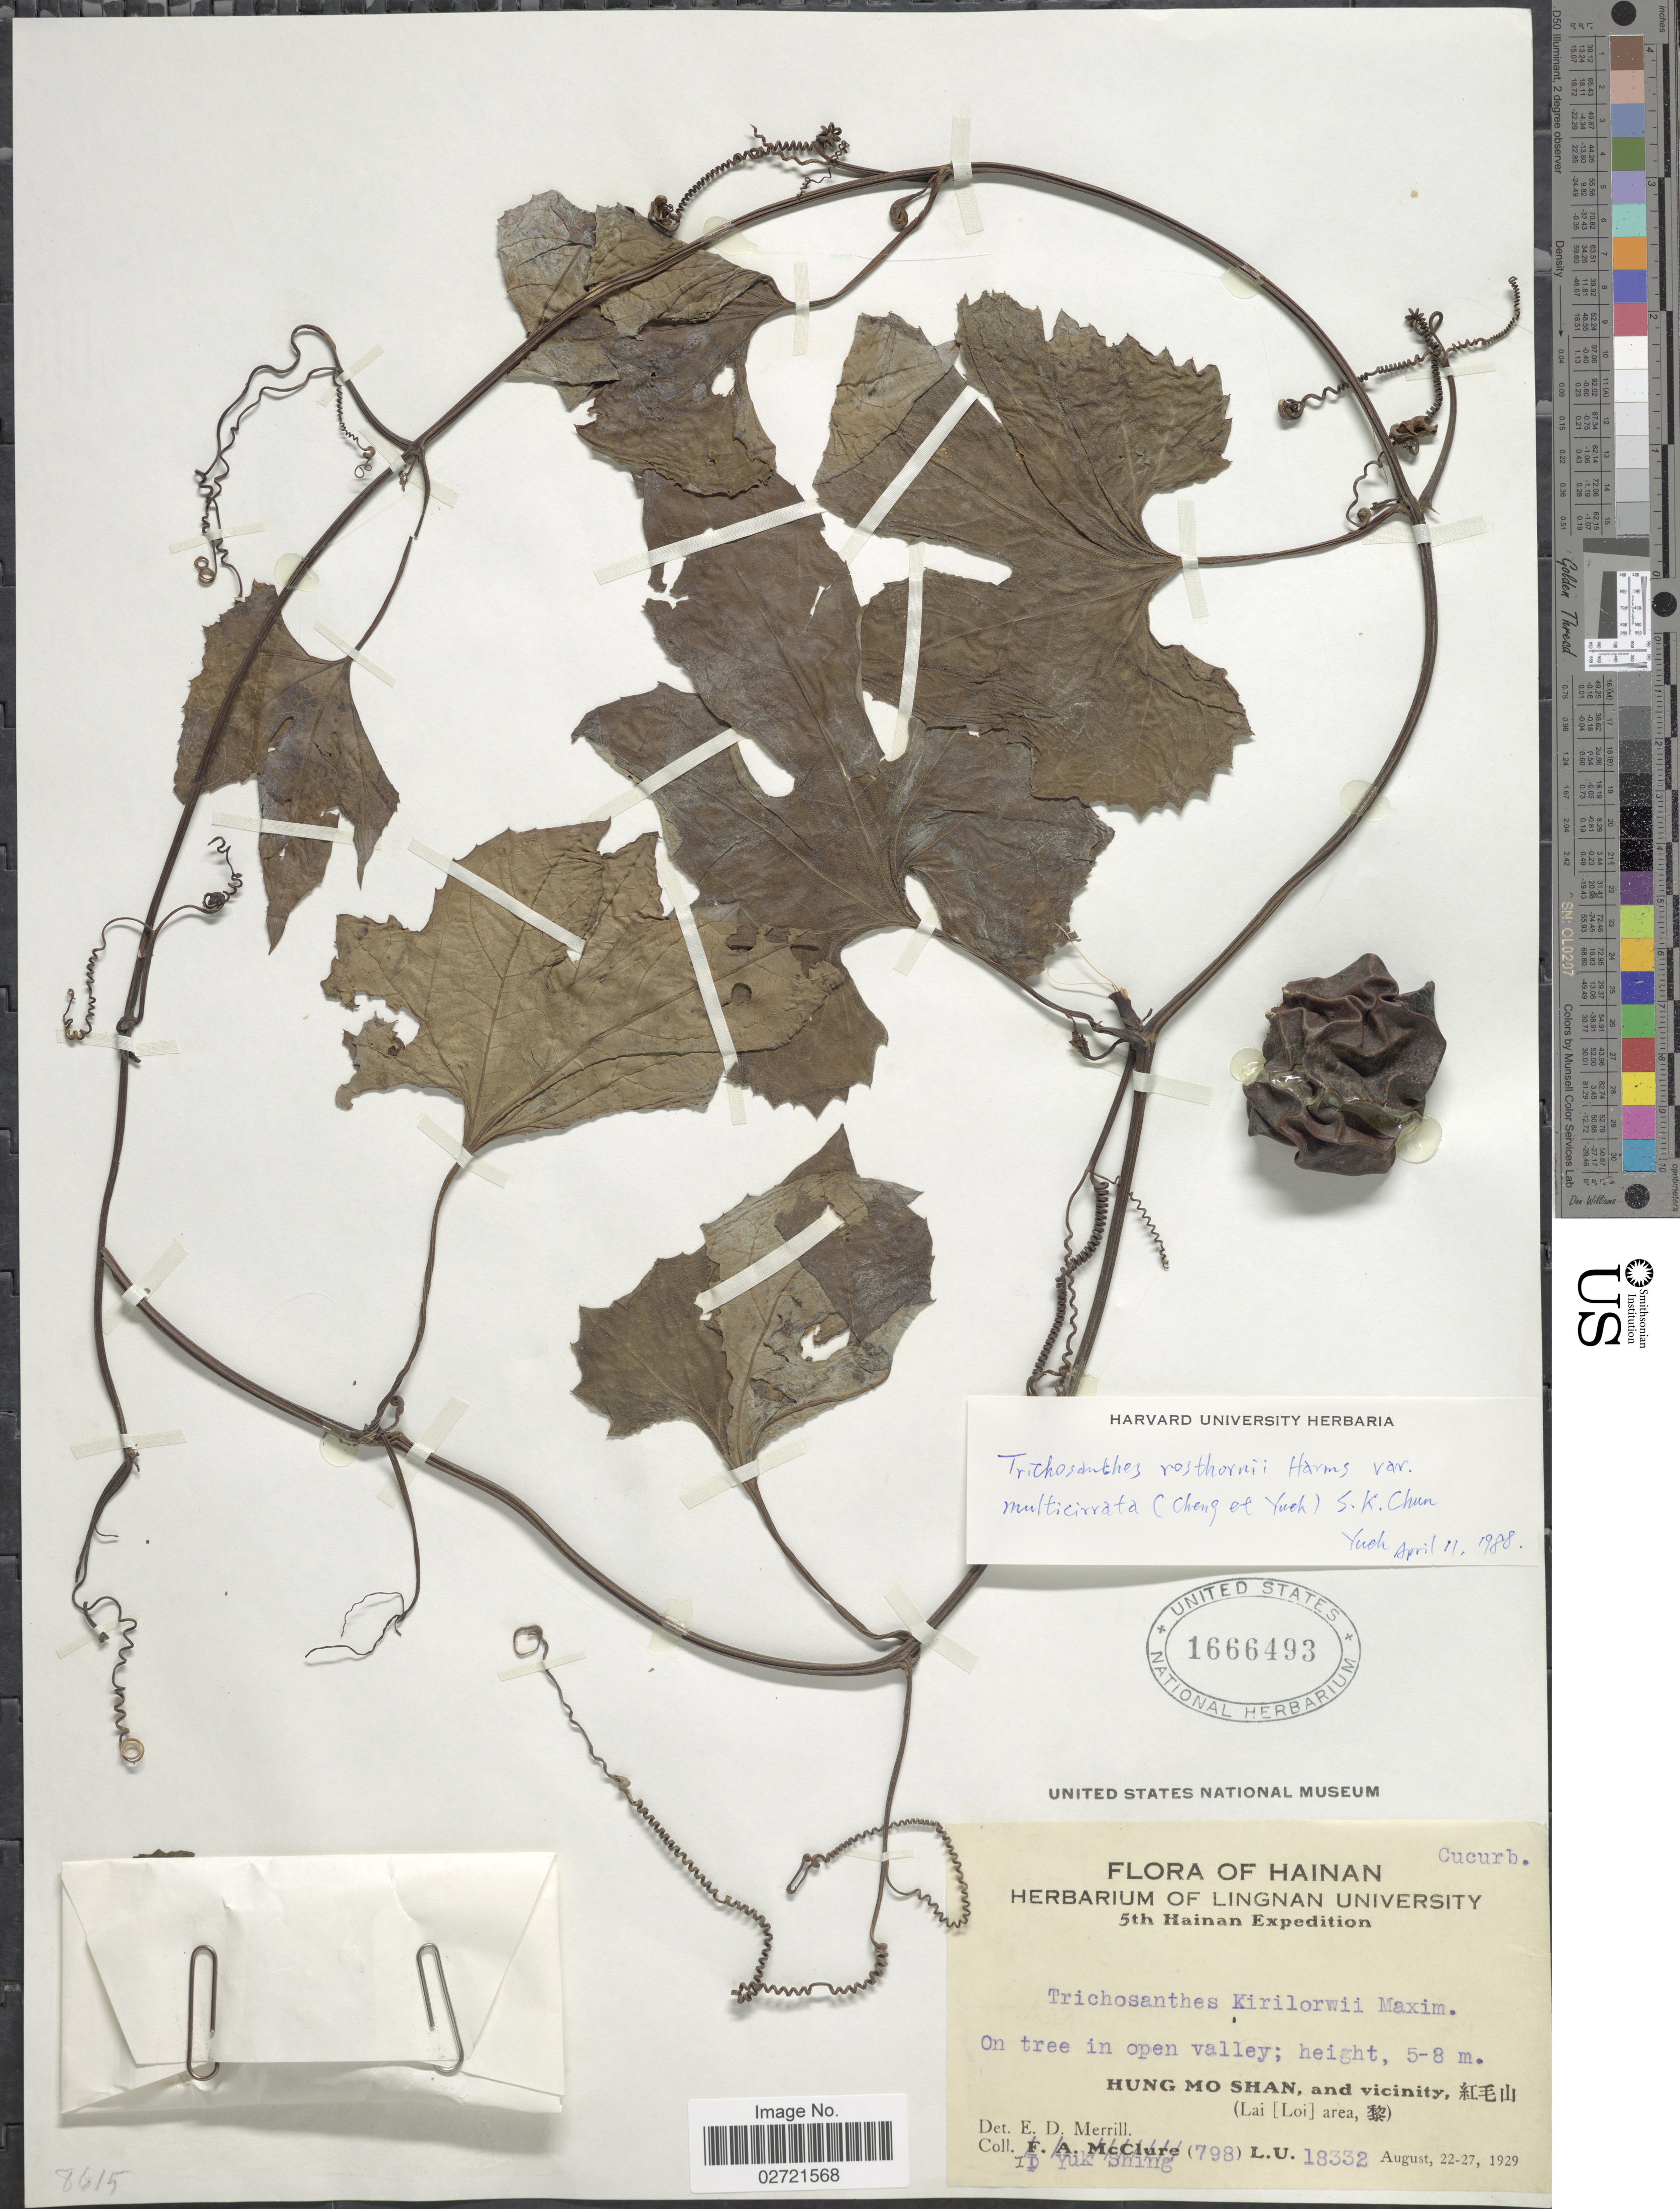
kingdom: Plantae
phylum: Tracheophyta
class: Magnoliopsida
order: Cucurbitales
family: Cucurbitaceae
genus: Trichosanthes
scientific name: Trichosanthes rosthornii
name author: Harms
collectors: I. Yuk Shing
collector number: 798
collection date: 1929-08-22/1929-08-27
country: China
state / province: Hainan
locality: Hainan, Hung Mo Shan, and vicinity (Lai [Loi] area)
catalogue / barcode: US 1666493